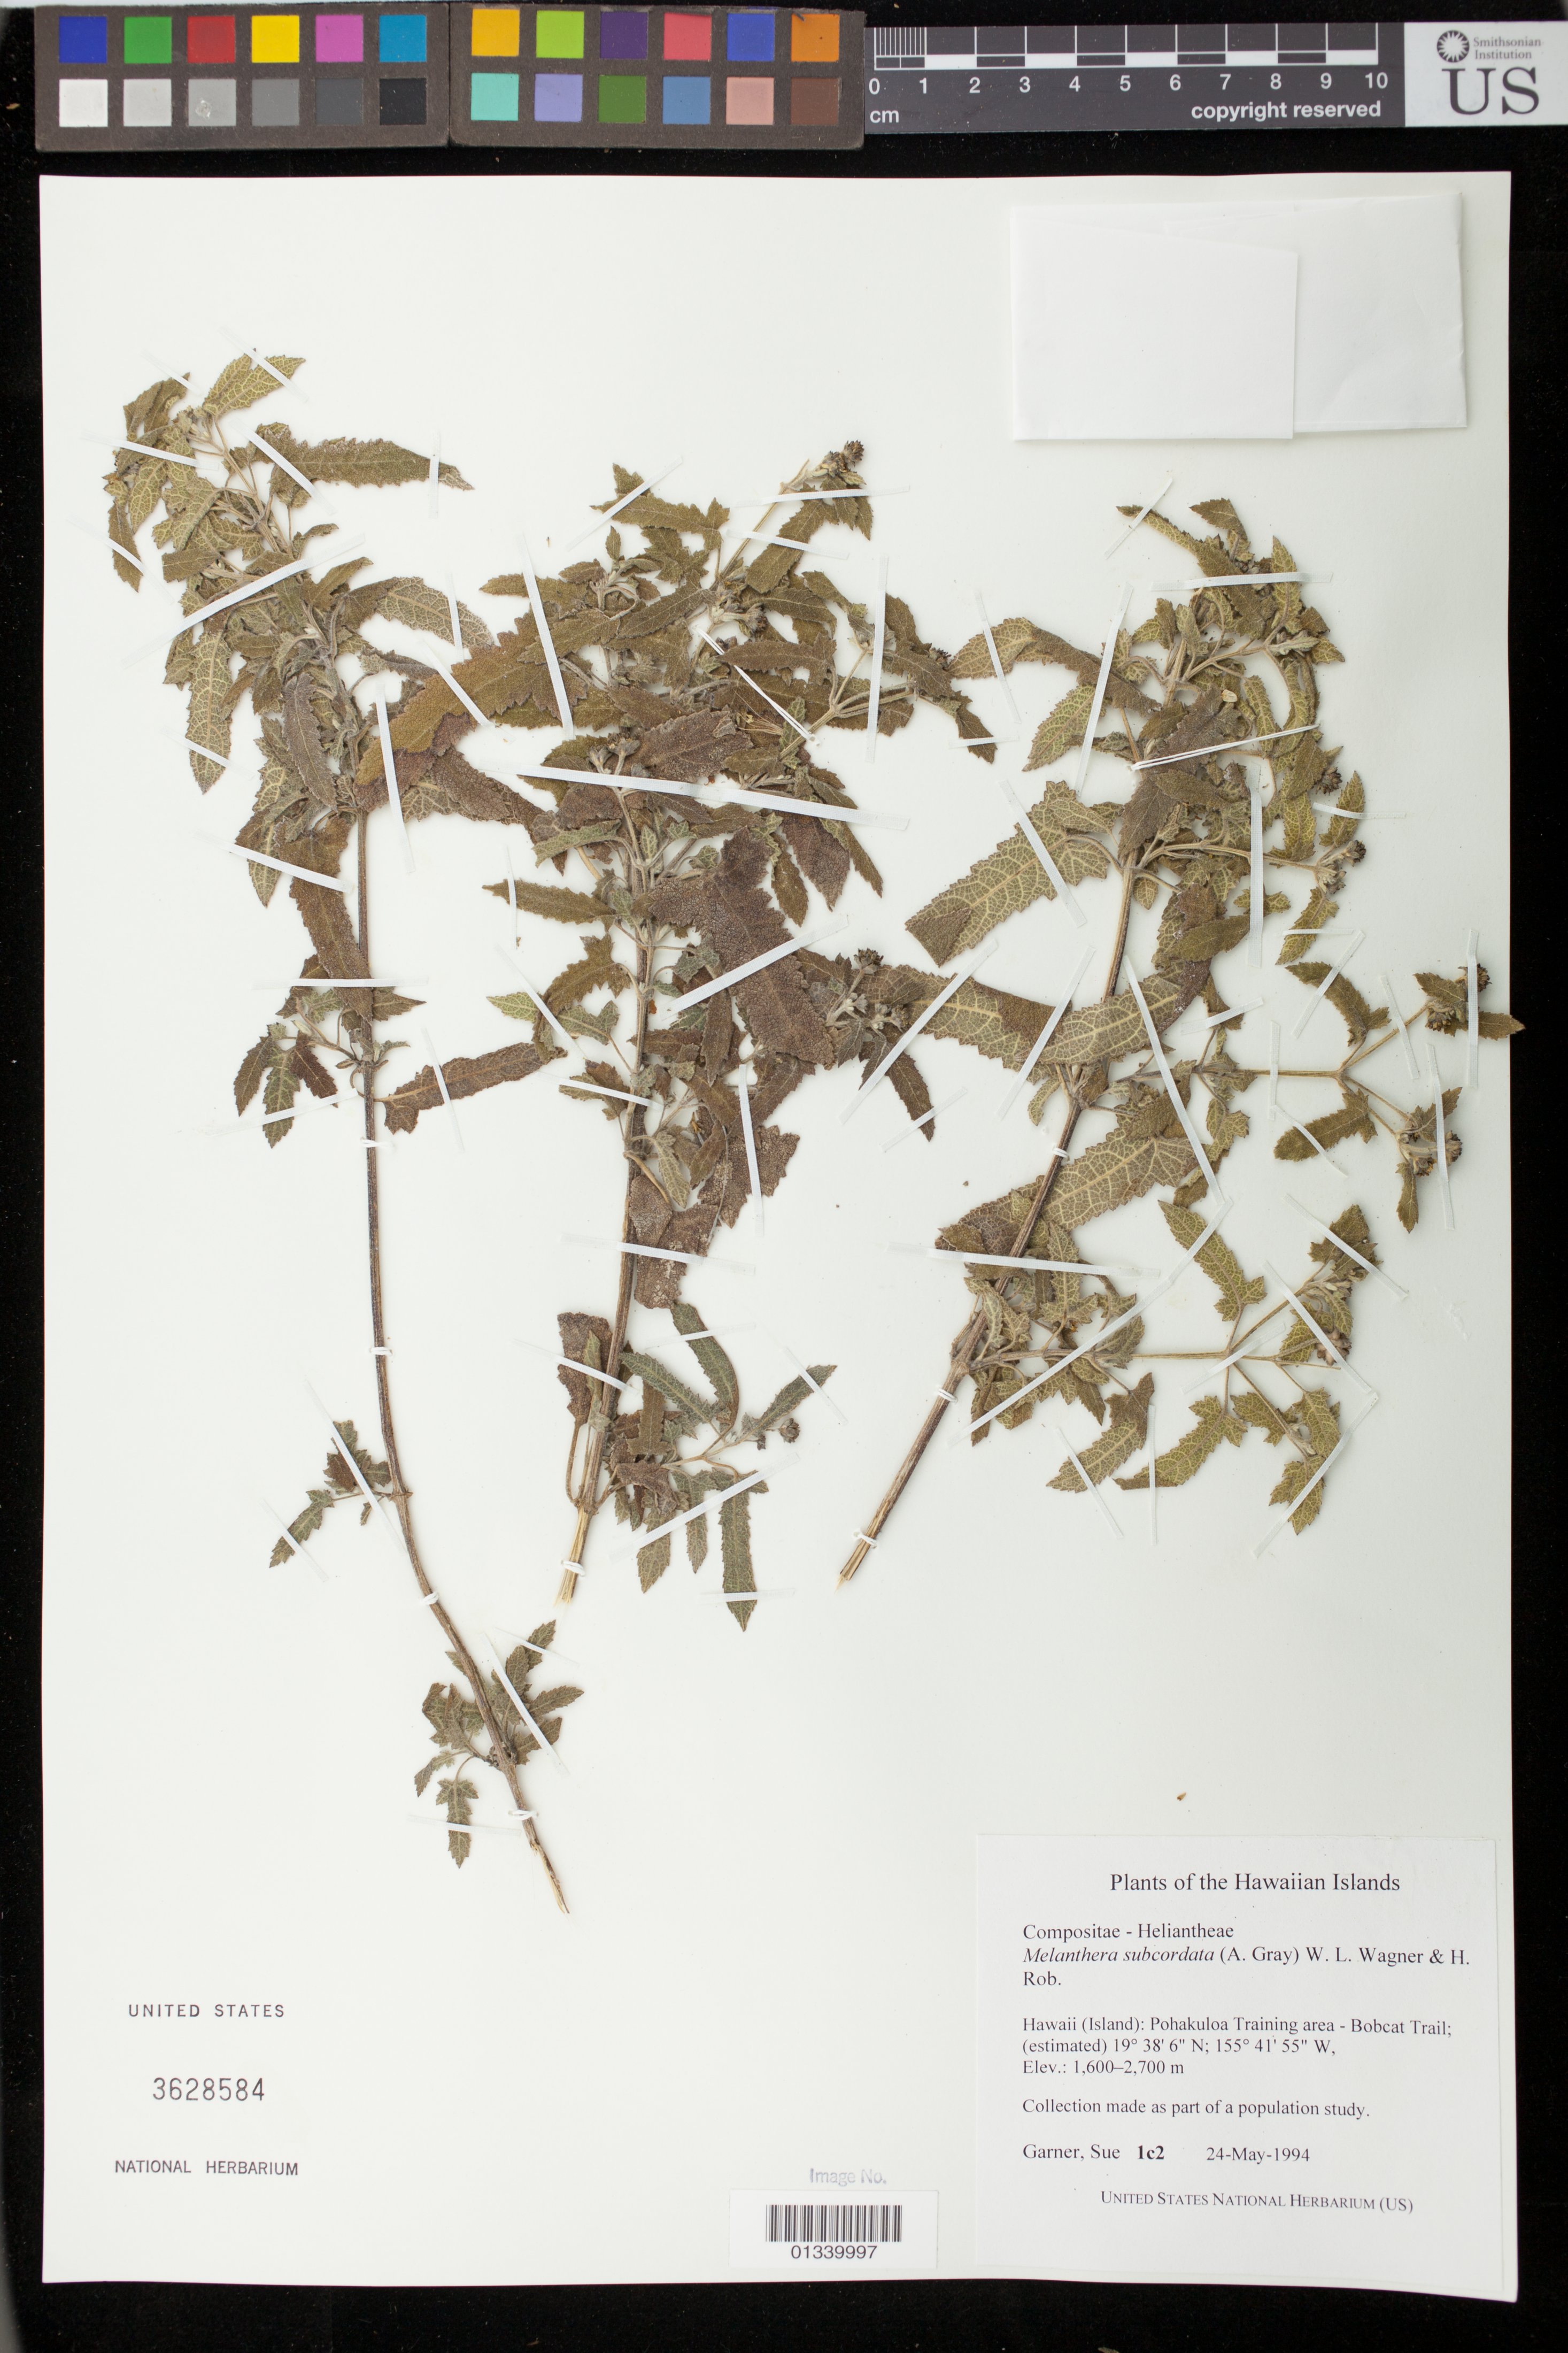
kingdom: Plantae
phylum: Tracheophyta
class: Magnoliopsida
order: Asterales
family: Asteraceae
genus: Wollastonia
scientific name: Wollastonia subcordata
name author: (A. Gray) Orchard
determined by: Wagner, W. L., (BOT), Smithsonian Institution - National Museum of Natural History (UNITED STATES)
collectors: S. Garner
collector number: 1c2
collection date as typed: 24 May 1994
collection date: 1994-05-24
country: United States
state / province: Hawaii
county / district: Hawaii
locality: Pohakuloa Training area - Bobcat Trail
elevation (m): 1600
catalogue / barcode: US 3628584